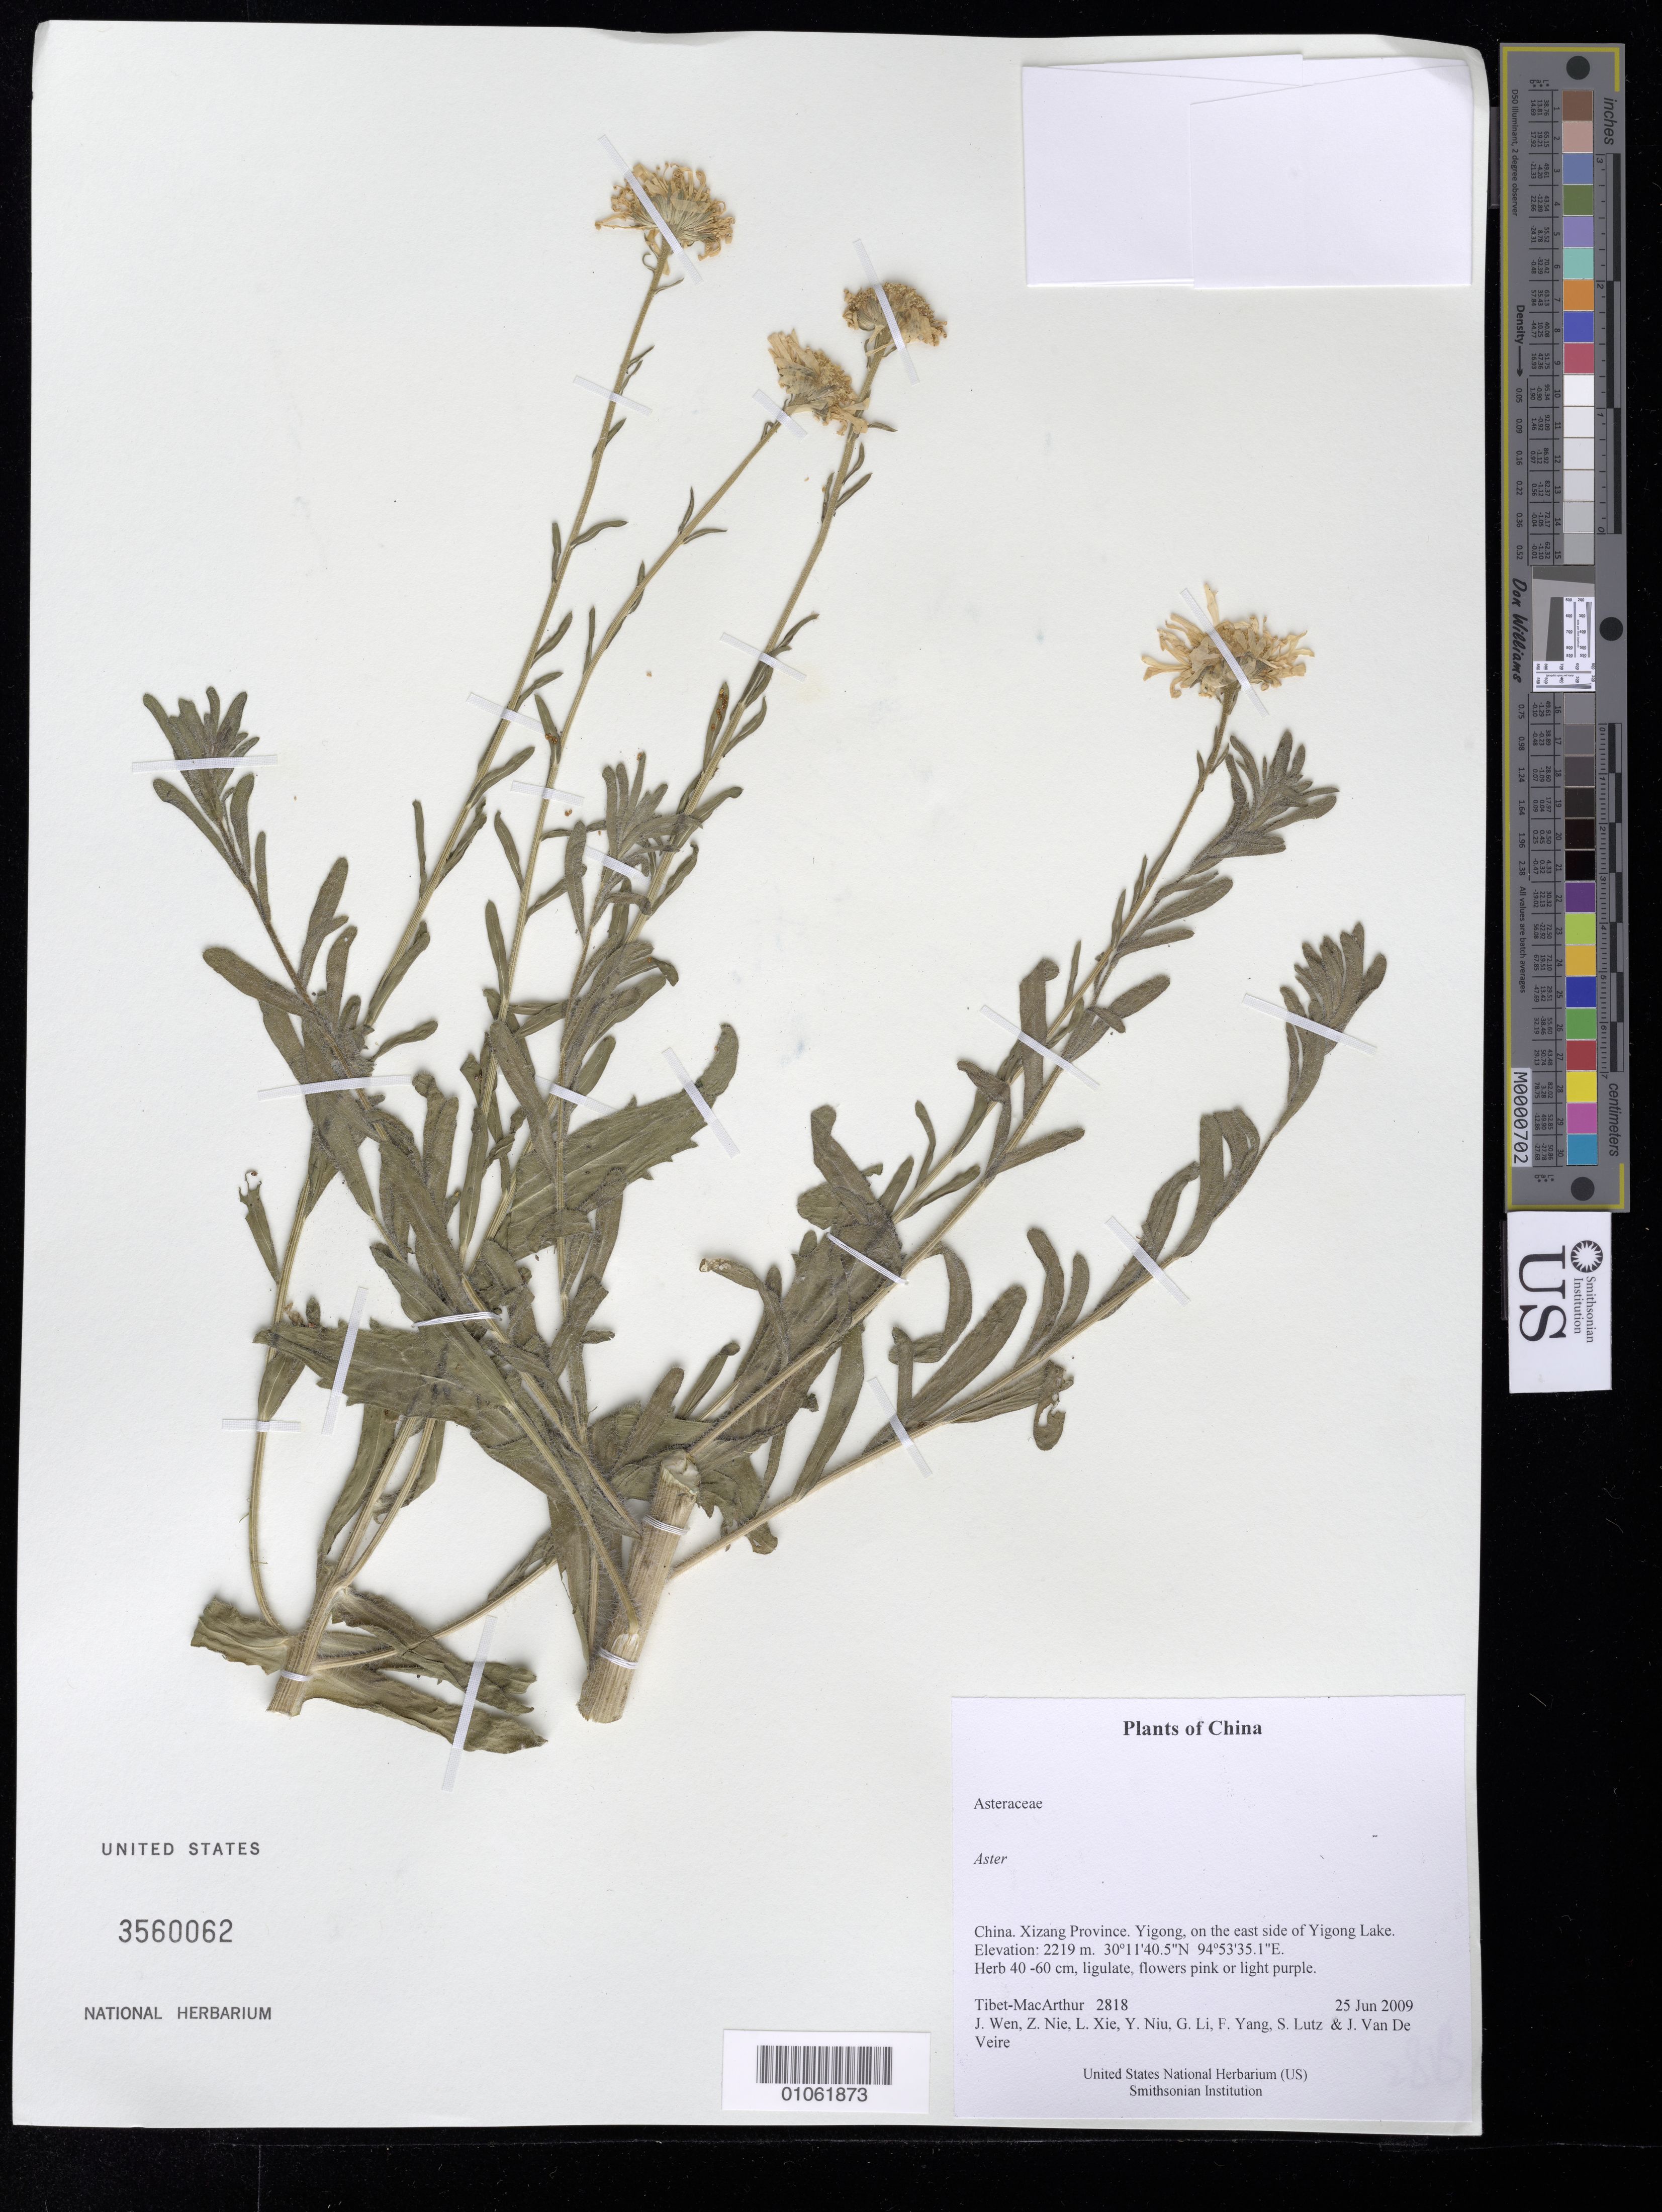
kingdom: Plantae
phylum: Tracheophyta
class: Magnoliopsida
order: Asterales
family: Asteraceae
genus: Aster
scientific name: Aster sp.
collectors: Tibet-MacArthur, J. Wen, Z. Nie, L. Xie, Y. Niu, G. Li, F. Yang, S. Lutz & J. Van De Veire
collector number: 2818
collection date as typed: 25 Jun 2009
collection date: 2009-06-25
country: China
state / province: Xizang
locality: Yigong, on the east side of Yigong Lake.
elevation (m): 2219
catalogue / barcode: US 3560062